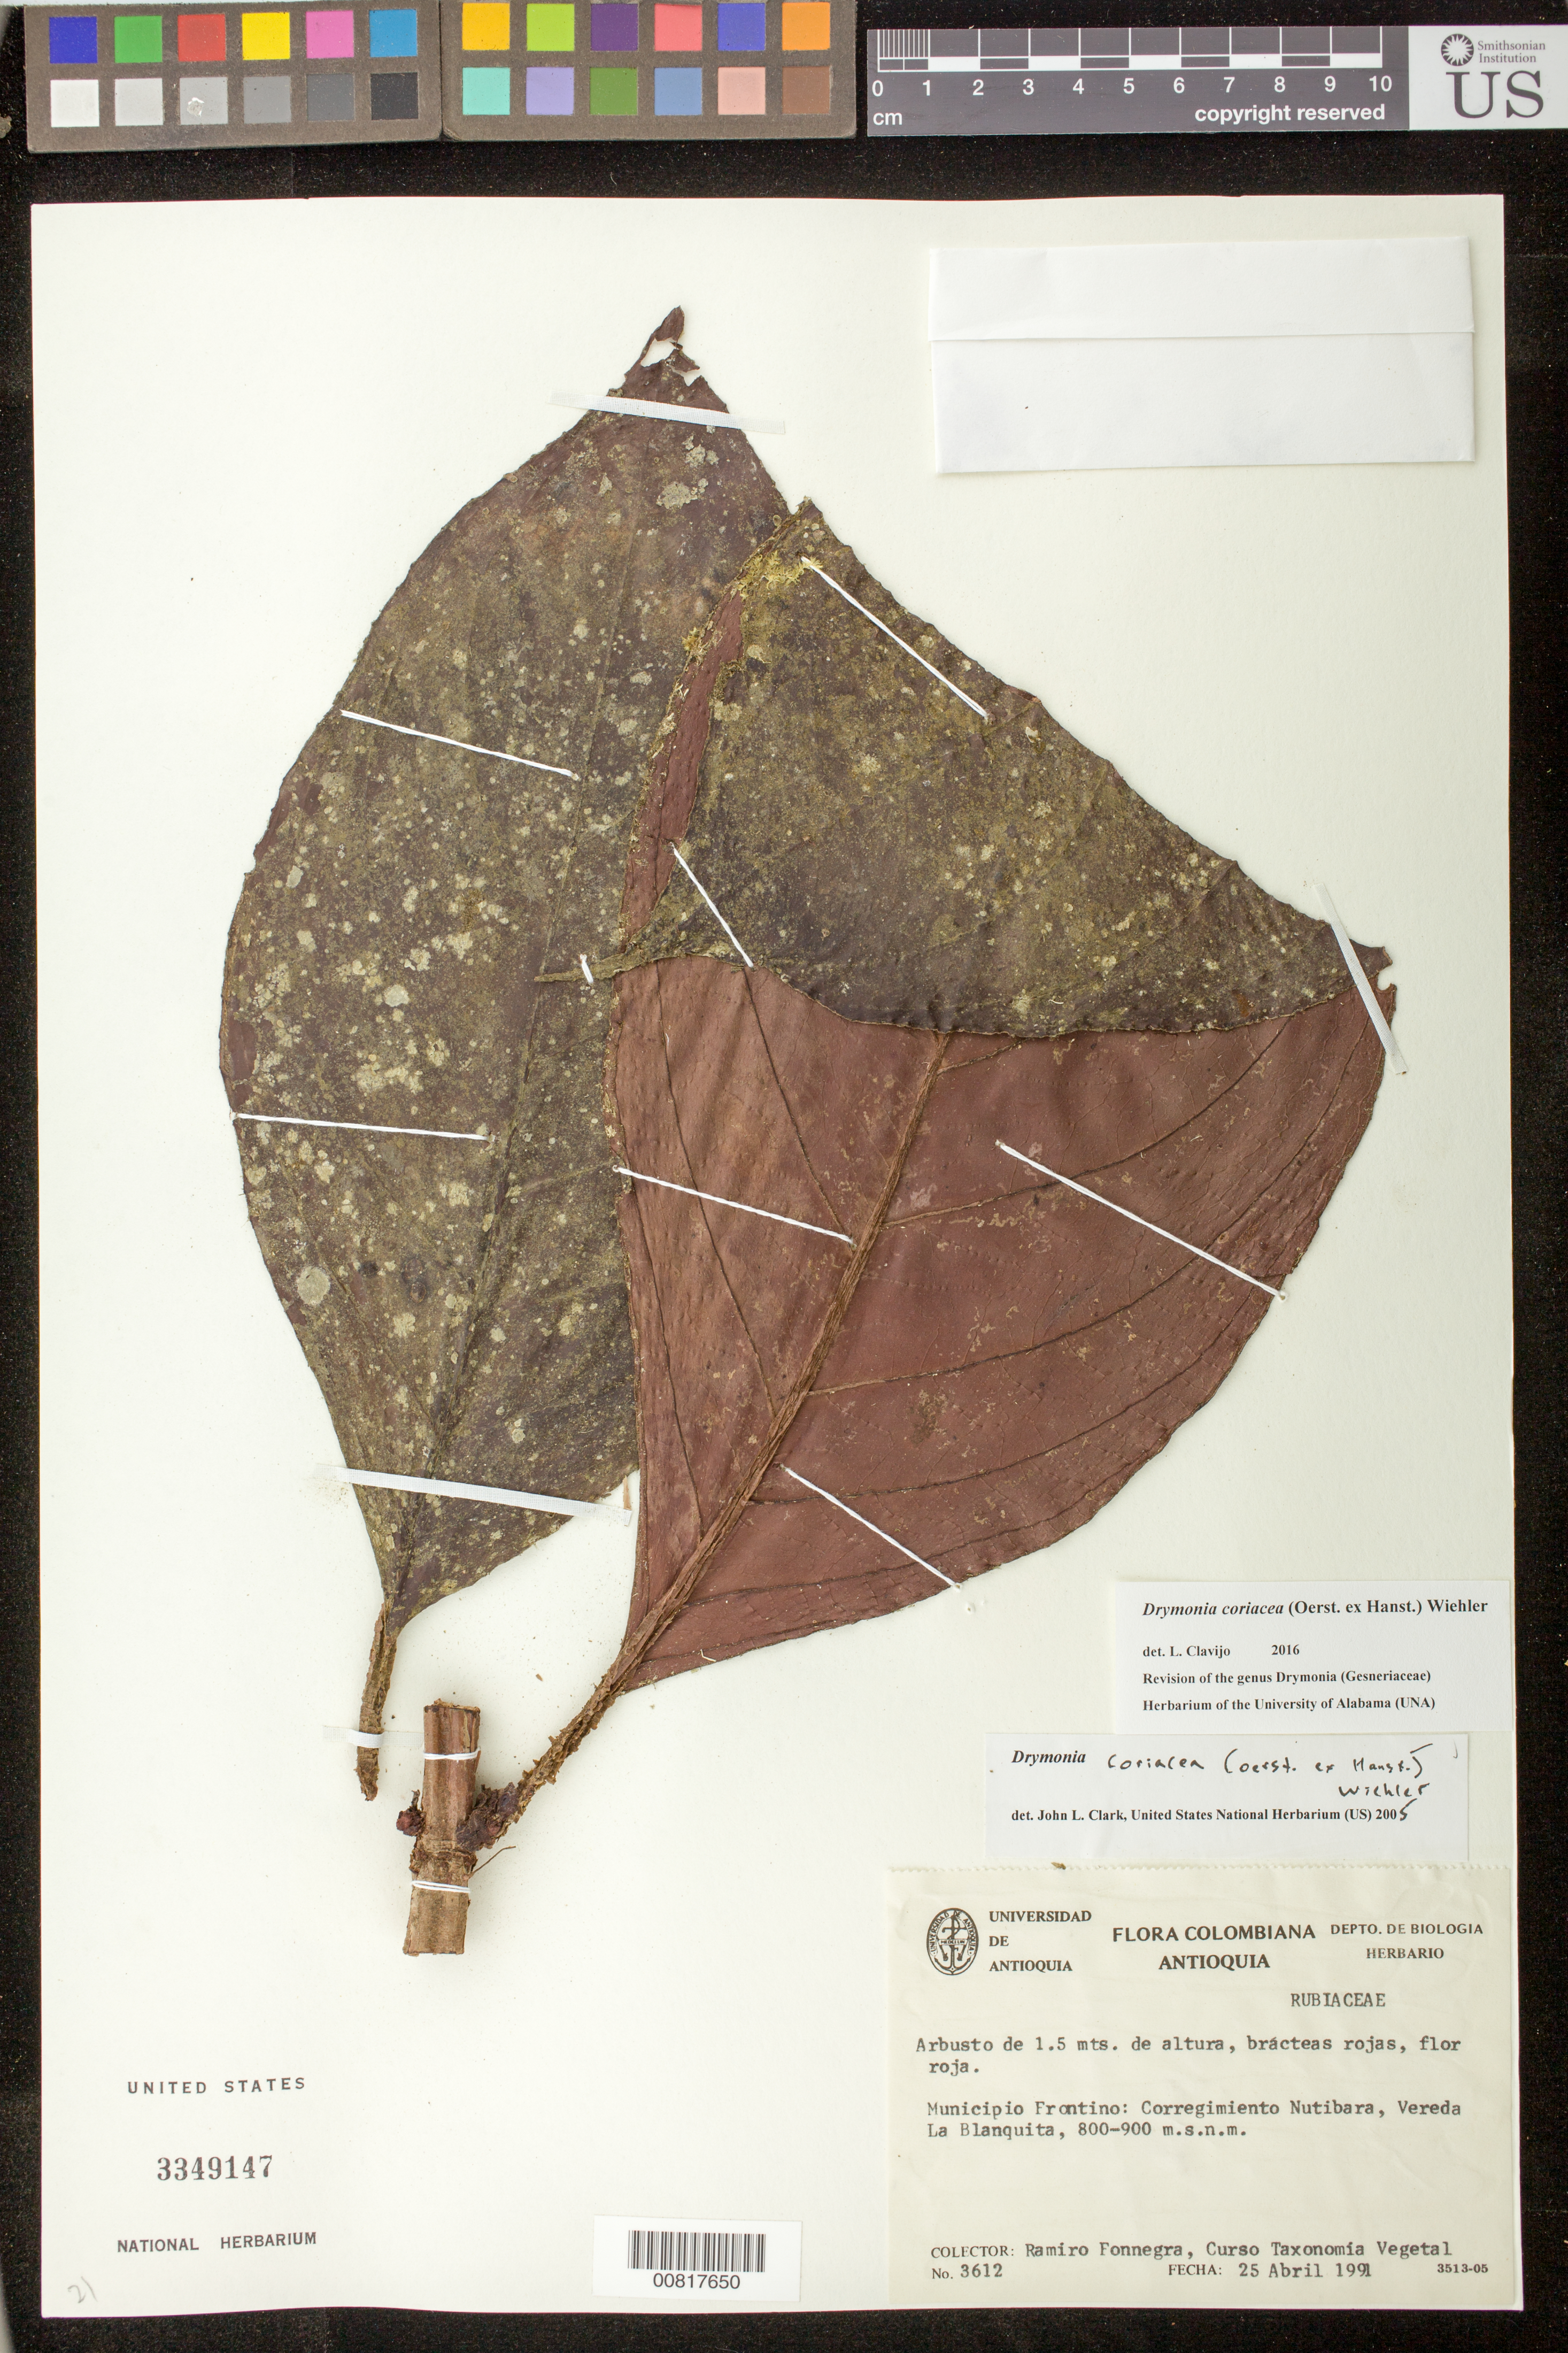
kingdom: Plantae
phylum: Tracheophyta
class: Magnoliopsida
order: Lamiales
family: Gesneriaceae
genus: Drymonia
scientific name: Drymonia coriacea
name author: (Oerst. ex Hanst.) Wiehler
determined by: Clark, J. L., (SEL), The Marie Selby Botanical Garden (UNITED STATES)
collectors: R. Fonnegra G. & Curso taxonomía vegetal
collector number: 3612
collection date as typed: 25 Apr 1991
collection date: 1991-04-25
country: Colombia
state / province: Antioquia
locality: Mpio. Frontino: Corregimiento Nutibara, Vereda La Blanquita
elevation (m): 800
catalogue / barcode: US 3349147